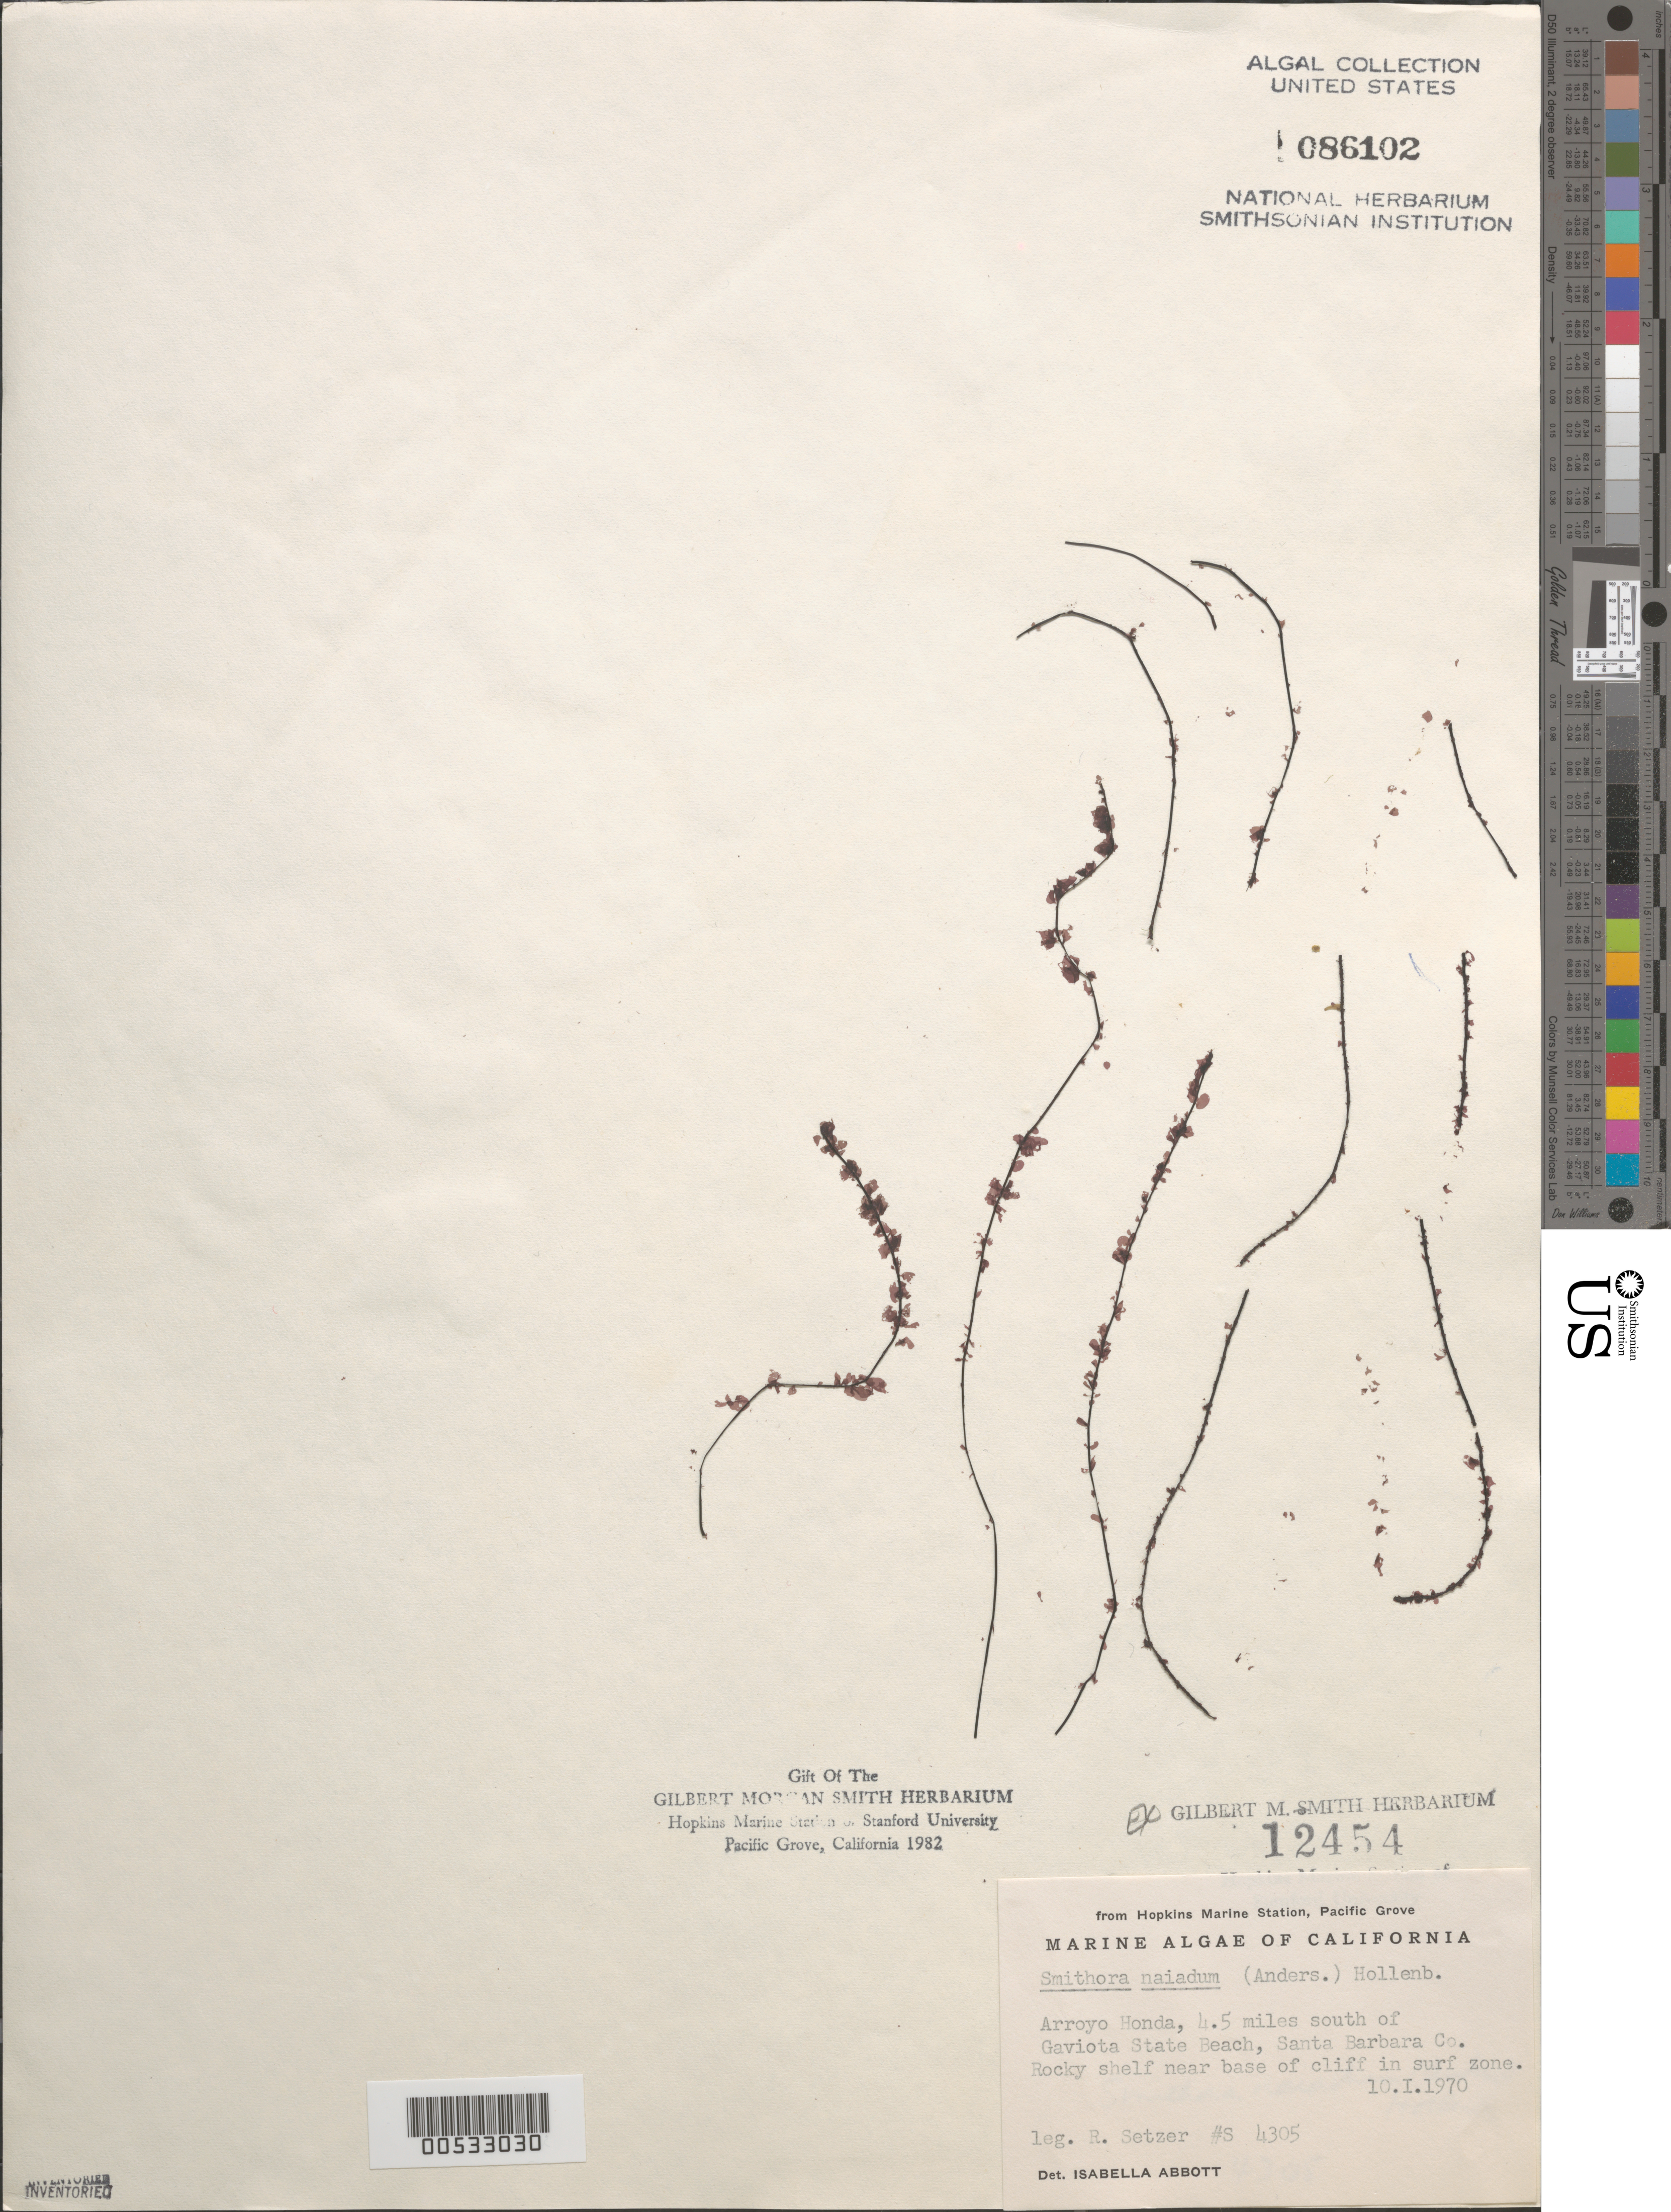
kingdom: Plantae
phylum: Rhodophyta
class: Compsopogonophyceae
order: Erythropeltidales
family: Erythrotrichiaceae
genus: Smithora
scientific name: Smithora naiadum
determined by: Abbott, Isabella A.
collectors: R. Setzer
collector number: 4305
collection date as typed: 10 Jan 1970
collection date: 1970-01-10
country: United States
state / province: California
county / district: Santa Barbara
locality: Arroyo Honda, 4.5 miles south of Gaviota State Beach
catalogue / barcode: US 86102